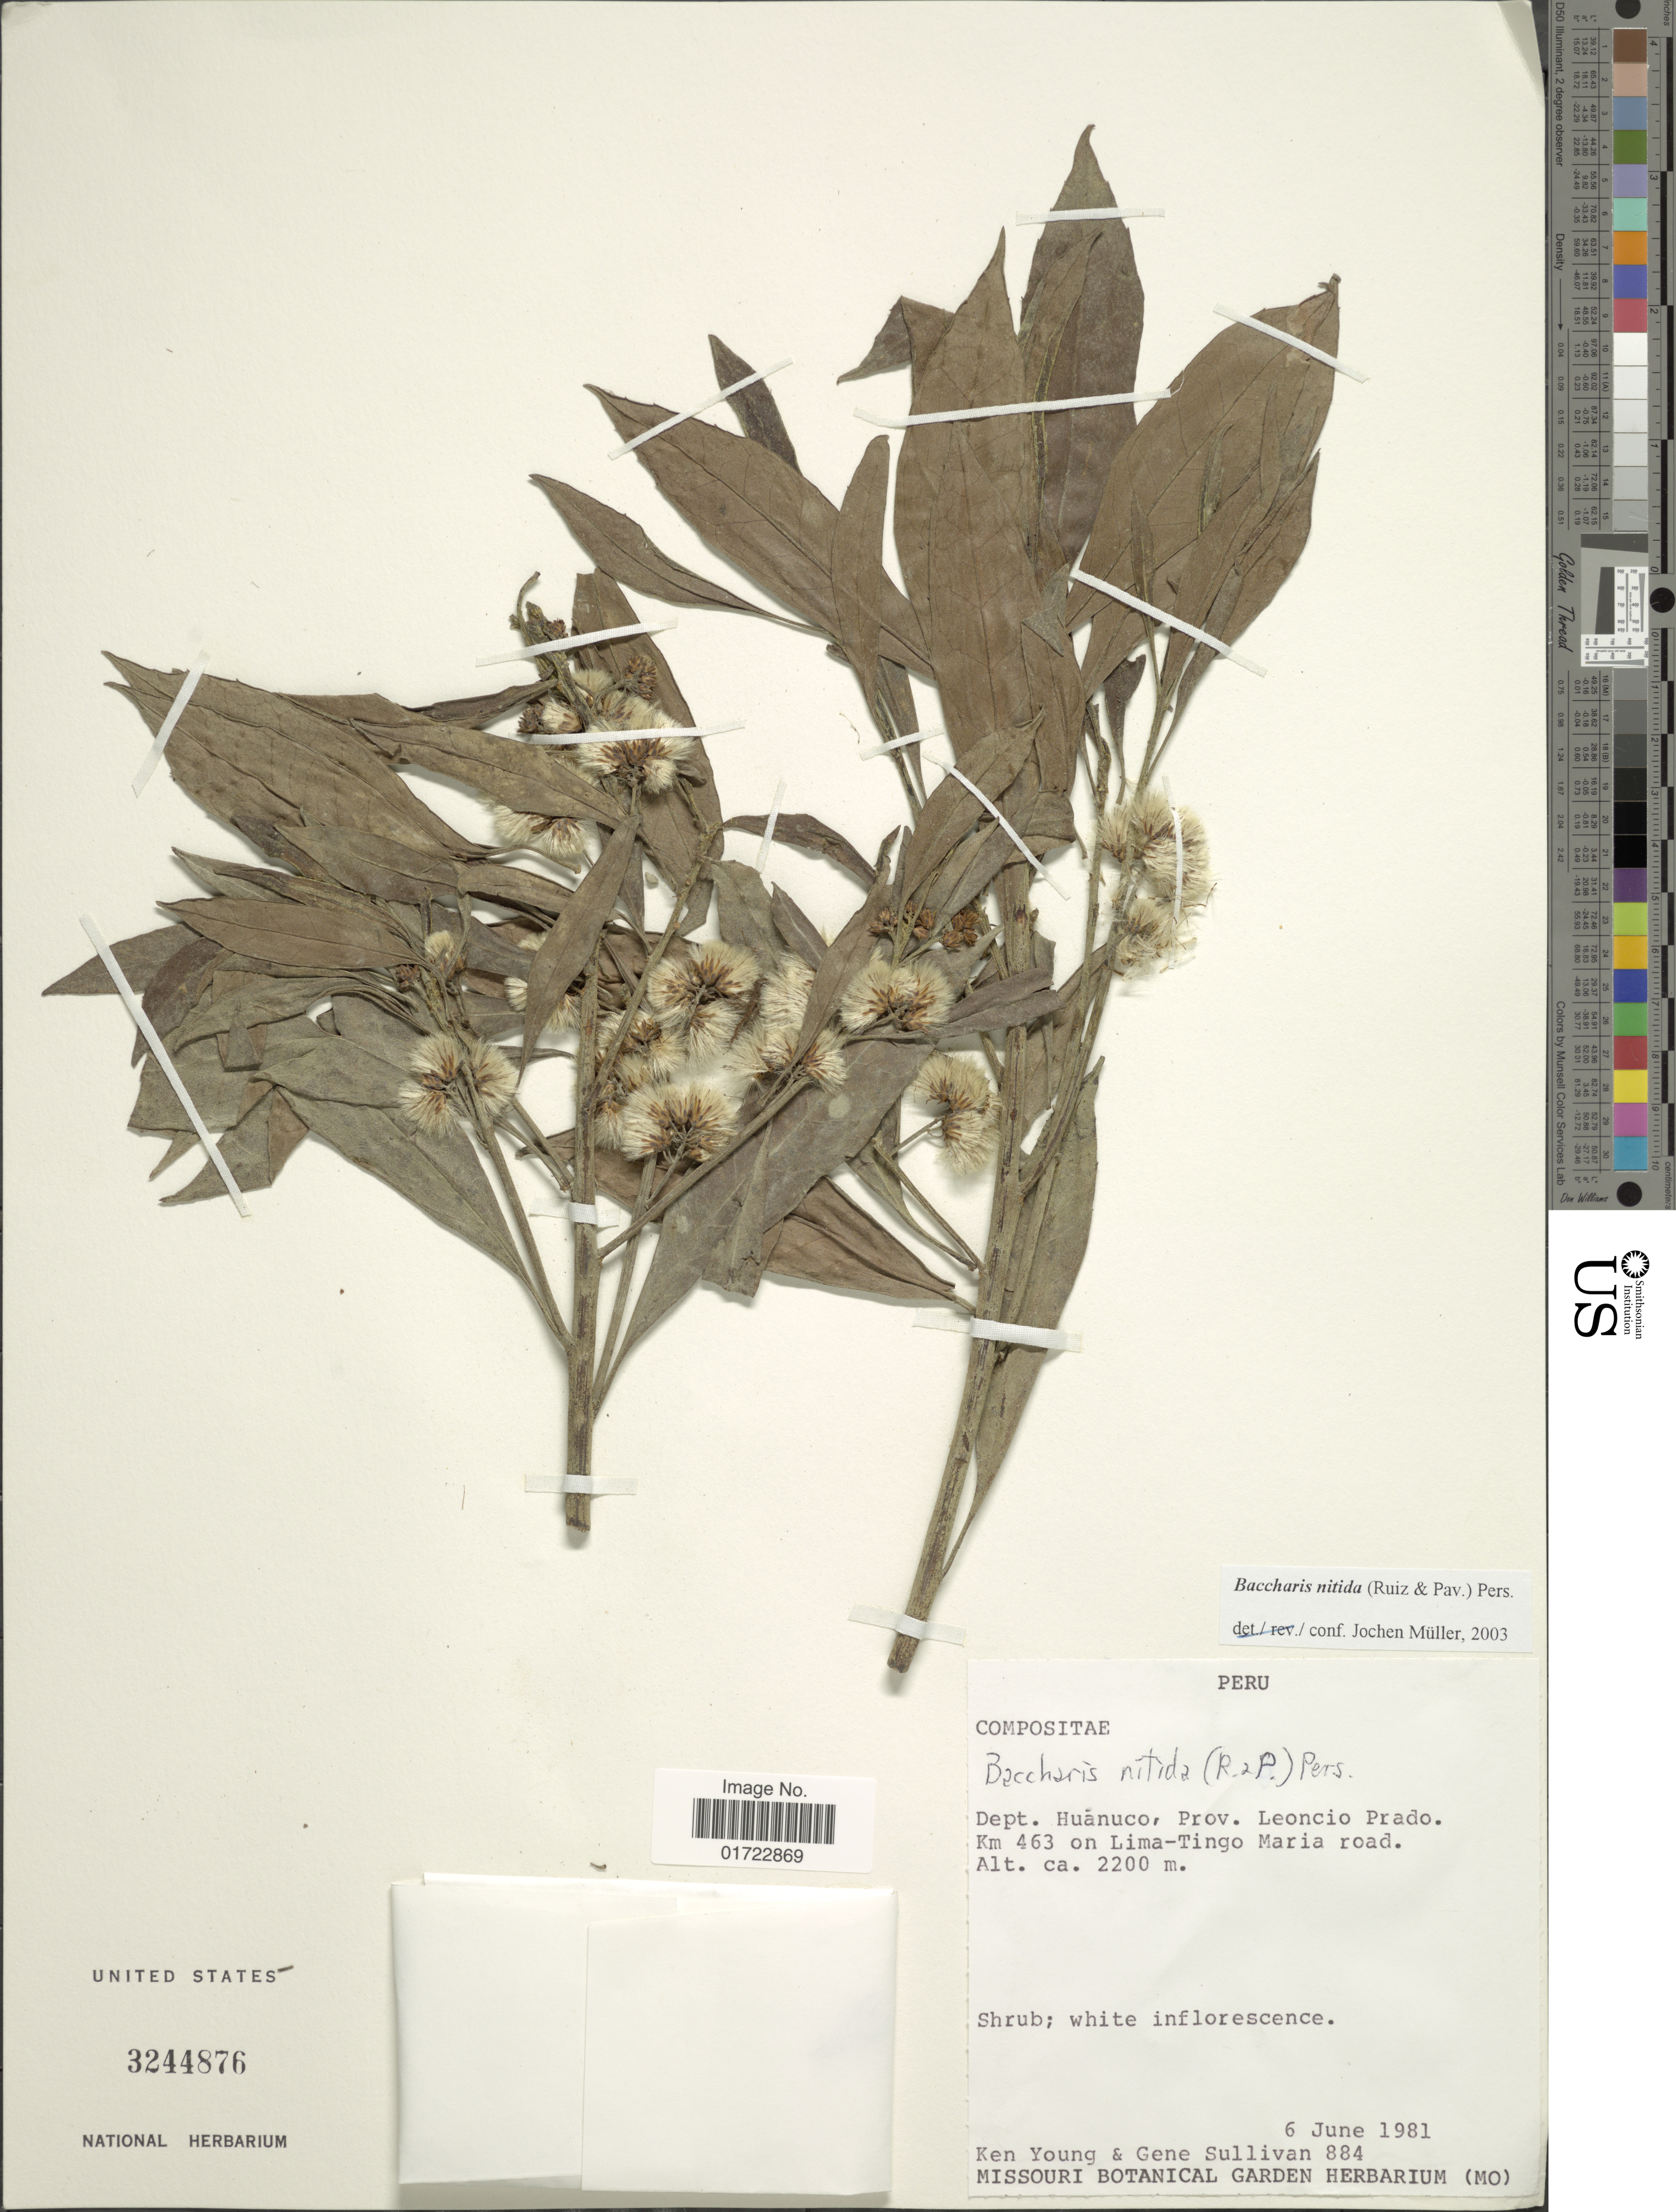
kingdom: Plantae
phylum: Tracheophyta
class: Magnoliopsida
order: Asterales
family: Asteraceae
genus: Baccharis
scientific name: Baccharis nitida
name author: (Ruiz & Pav.) Pers.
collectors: K. Young & G. Sullivan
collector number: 884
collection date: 1981-06-06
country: Peru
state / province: Huánuco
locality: Prov. Leoncio Prado. Km 463 on Lima-Tingo Maria road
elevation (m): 2200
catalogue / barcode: US 3244876